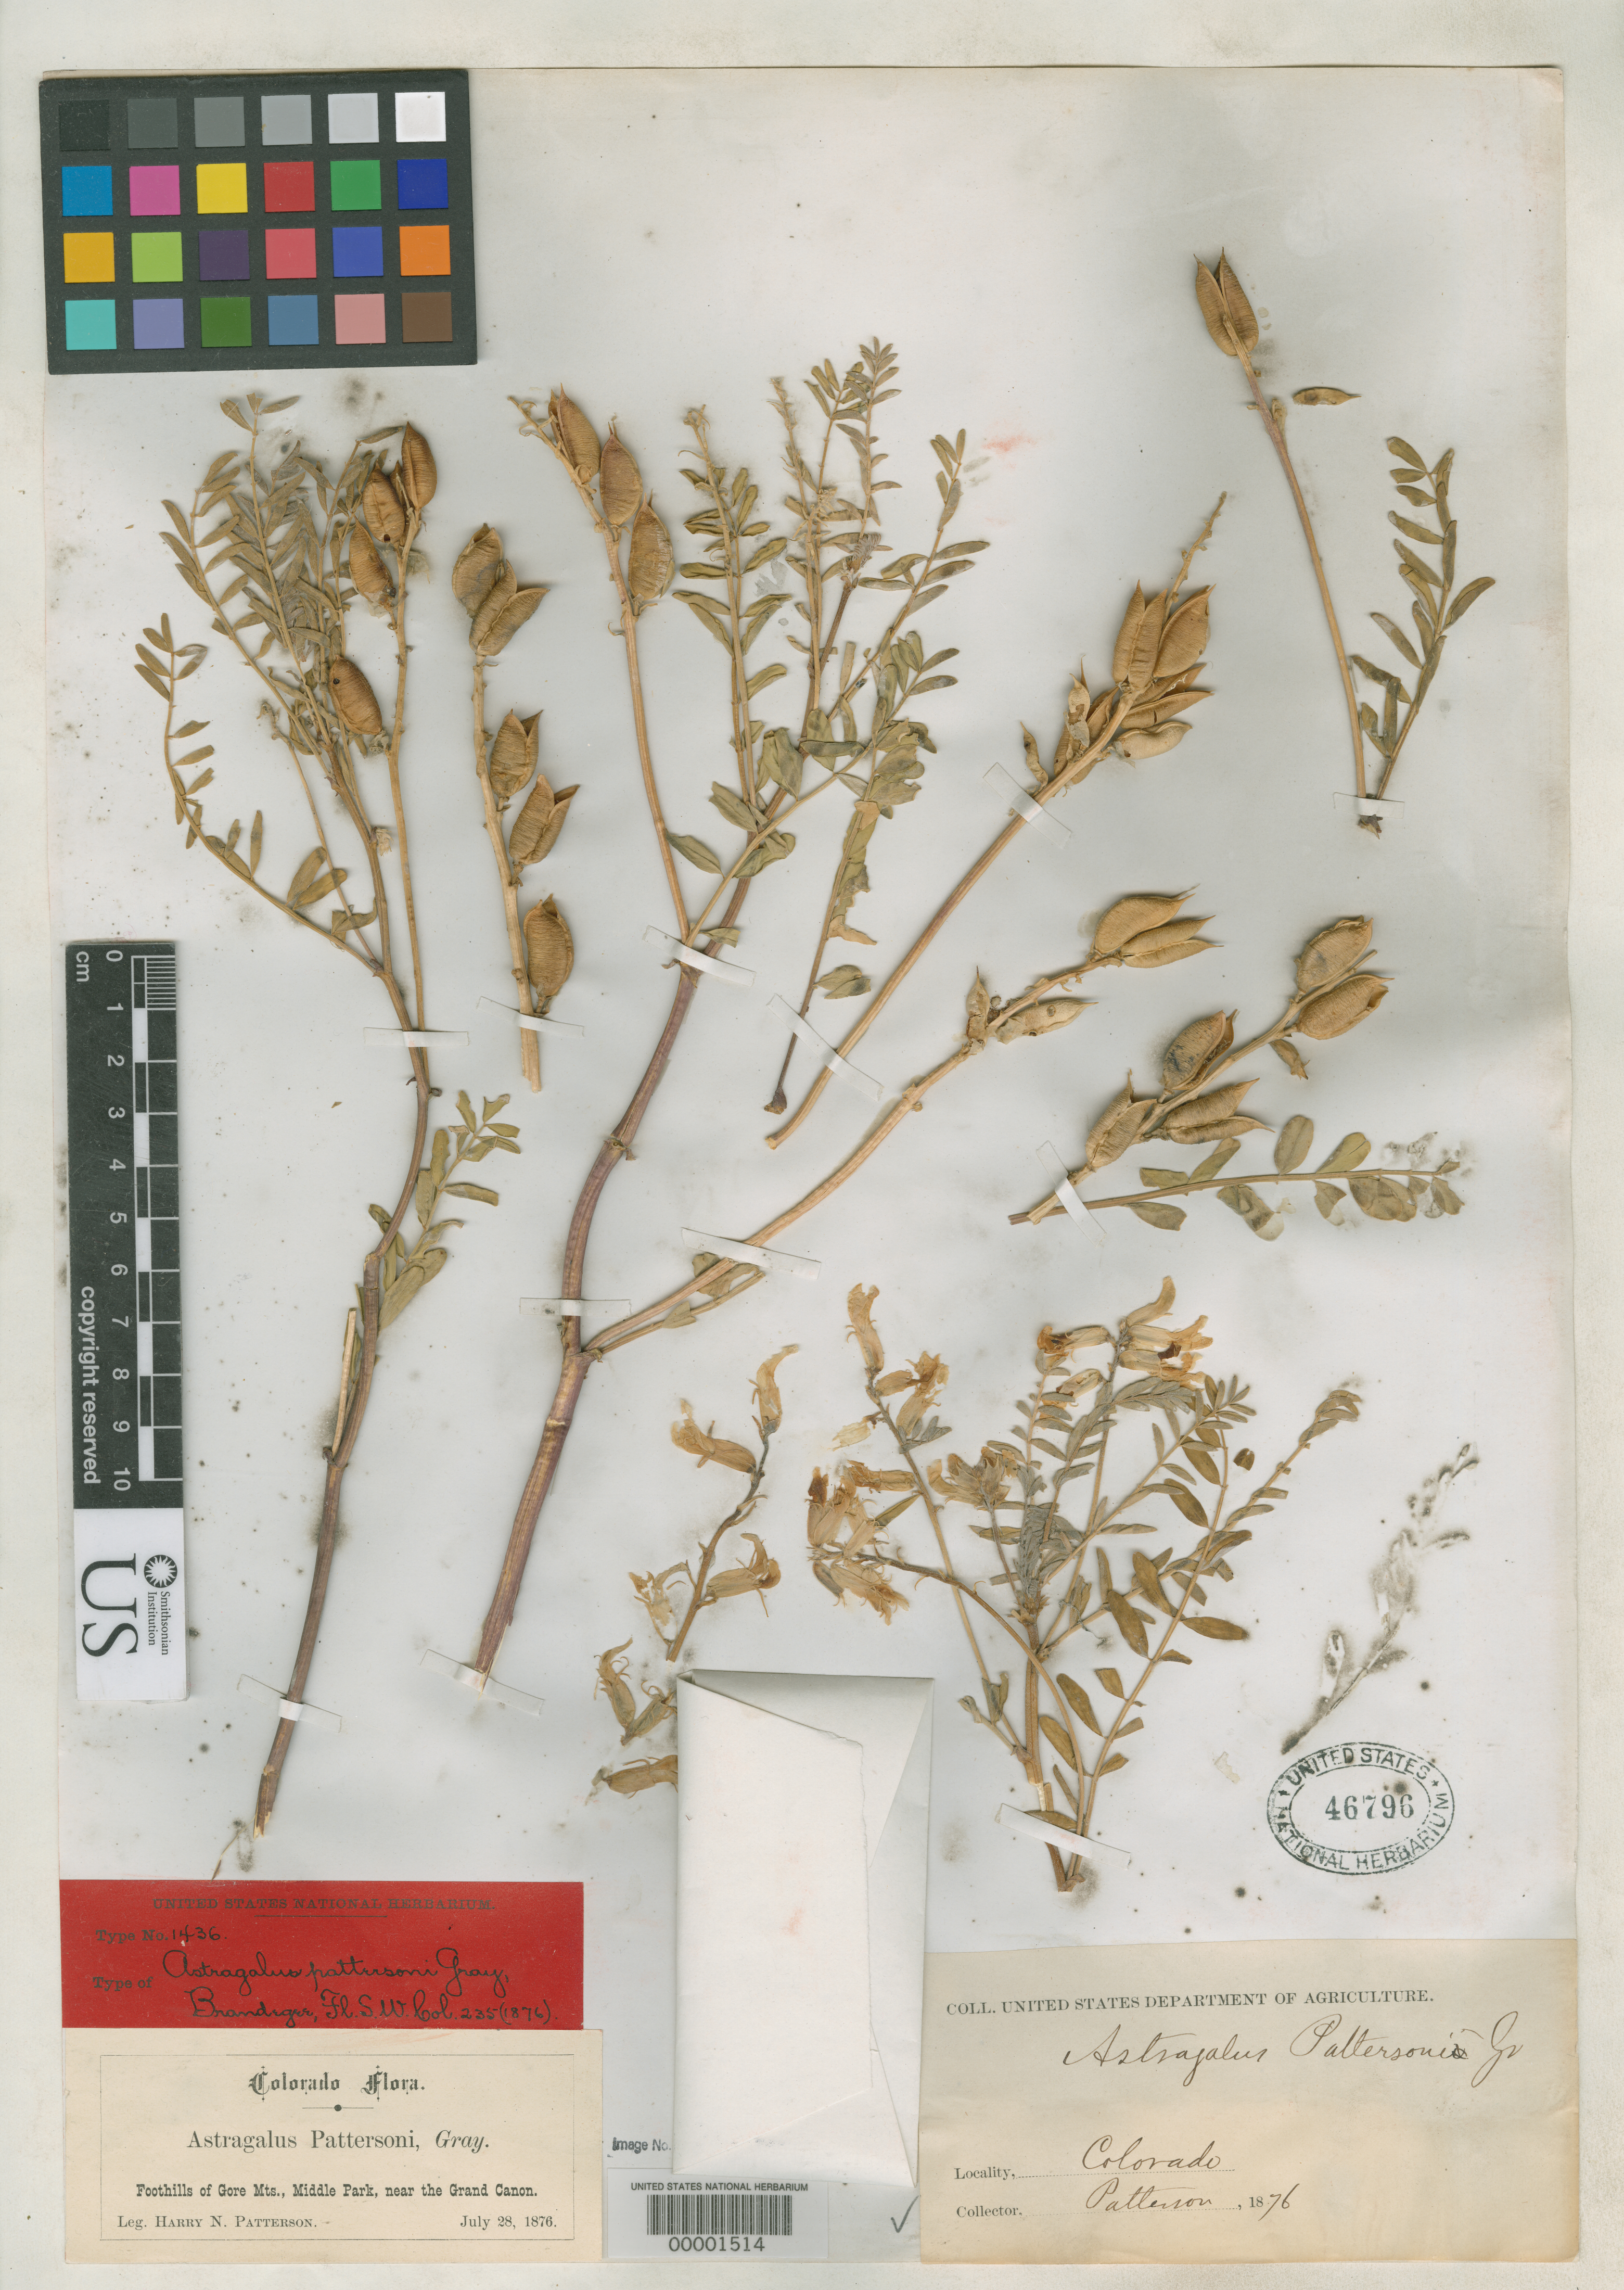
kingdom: Plantae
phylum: Tracheophyta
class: Magnoliopsida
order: Fabales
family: Fabaceae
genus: Astragalus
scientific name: Astragalus pattersonii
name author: (A. Gray) A. Gray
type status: Isosyntype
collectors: H. N. Patterson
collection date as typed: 28 Jul 1876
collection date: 1876-07-28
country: United States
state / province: Colorado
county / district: Grand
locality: Gore Mountains, Middle Park.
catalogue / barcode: US 46796